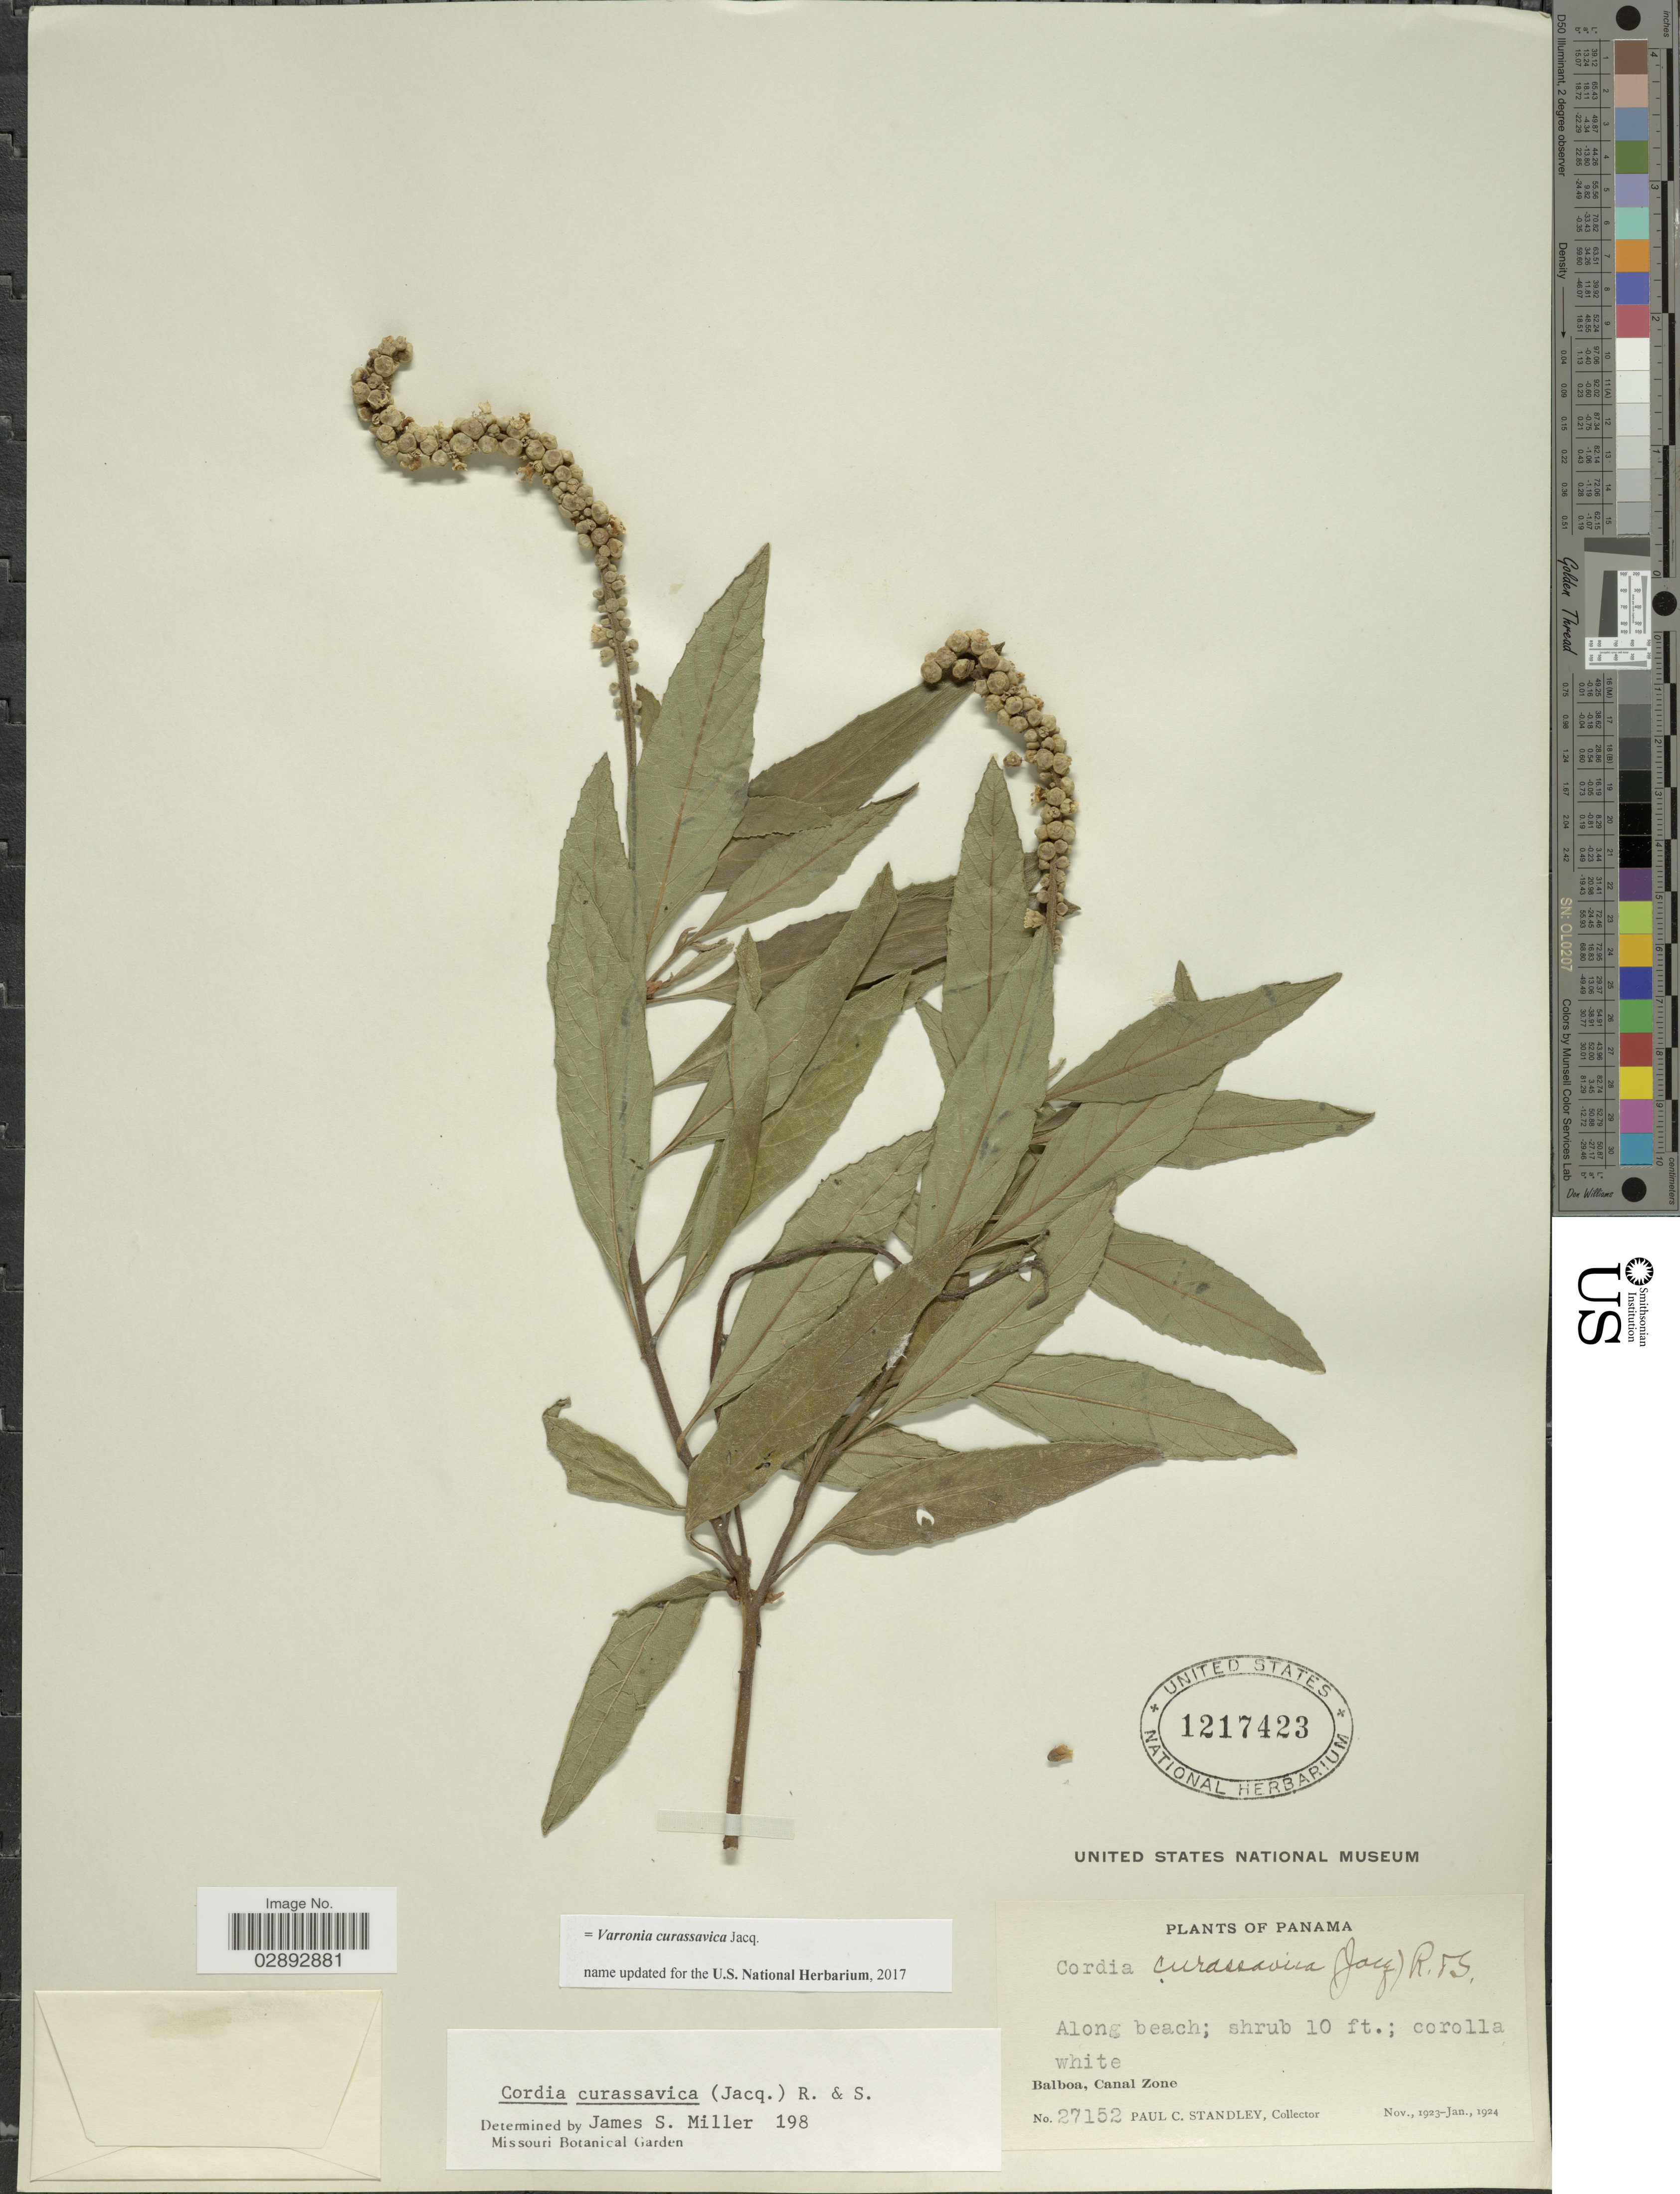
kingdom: Plantae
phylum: Tracheophyta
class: Magnoliopsida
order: Boraginales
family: Cordiaceae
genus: Varronia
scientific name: Varronia curassavica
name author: Jacq.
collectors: P. C. Standley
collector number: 27152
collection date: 1923-11/1924-01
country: Panama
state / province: Colón / Panamá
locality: Balboa, Canal Zone.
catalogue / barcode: US 1217423